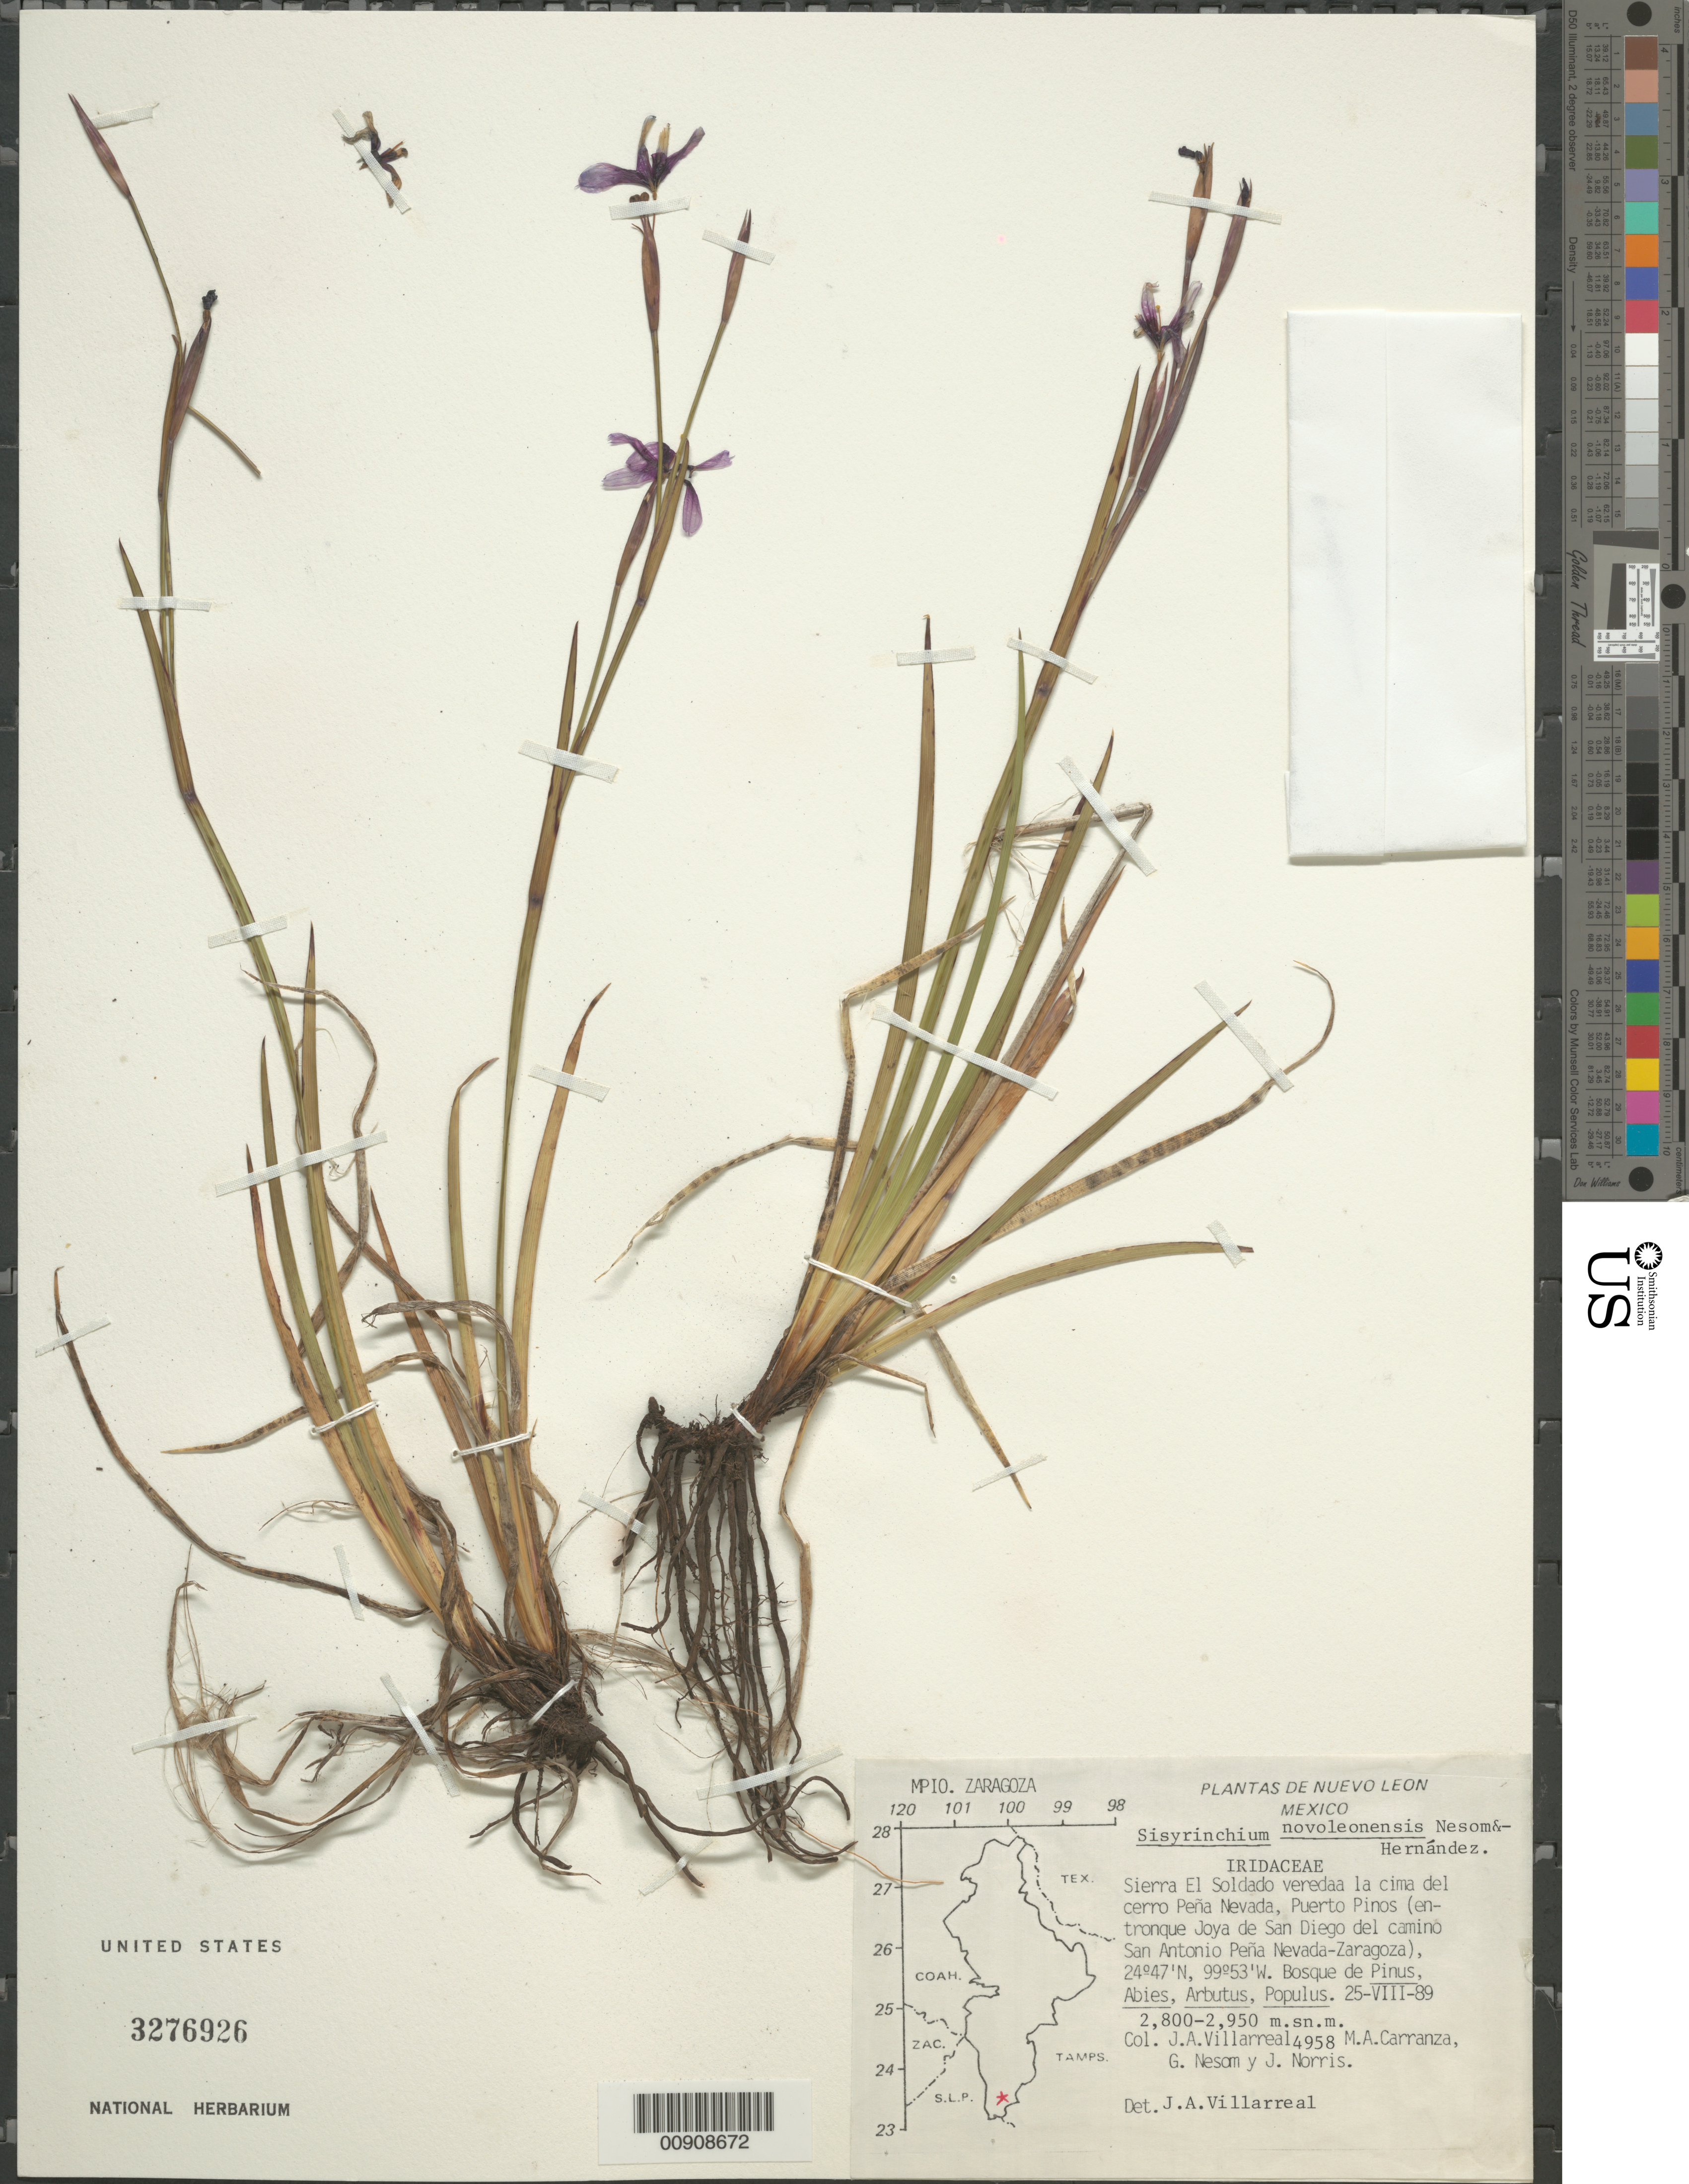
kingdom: Plantae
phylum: Tracheophyta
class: Liliopsida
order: Asparagales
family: Iridaceae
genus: Sisyrinchium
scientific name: Sisyrinchium novoleonense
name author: G.L. Nesom & L. Hern.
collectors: J. Villarreal, M. A. Carranza, Neosm, G. & J. Norris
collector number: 4958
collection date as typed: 25 Aug 1989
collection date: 1989-08-25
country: Mexico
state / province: Nuevo León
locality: Sierra El Soldado vereda la cima del cerro Peña Nevada, Puerto Pinos (entronque Joya de San Diego del camino San Antonio Peña Nevada - Zaragoza). Mpio. Zaragoza, N.L.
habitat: Bosque de Pinus, Abies, Arbutus, Populus.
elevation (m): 2950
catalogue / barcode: US 3276926